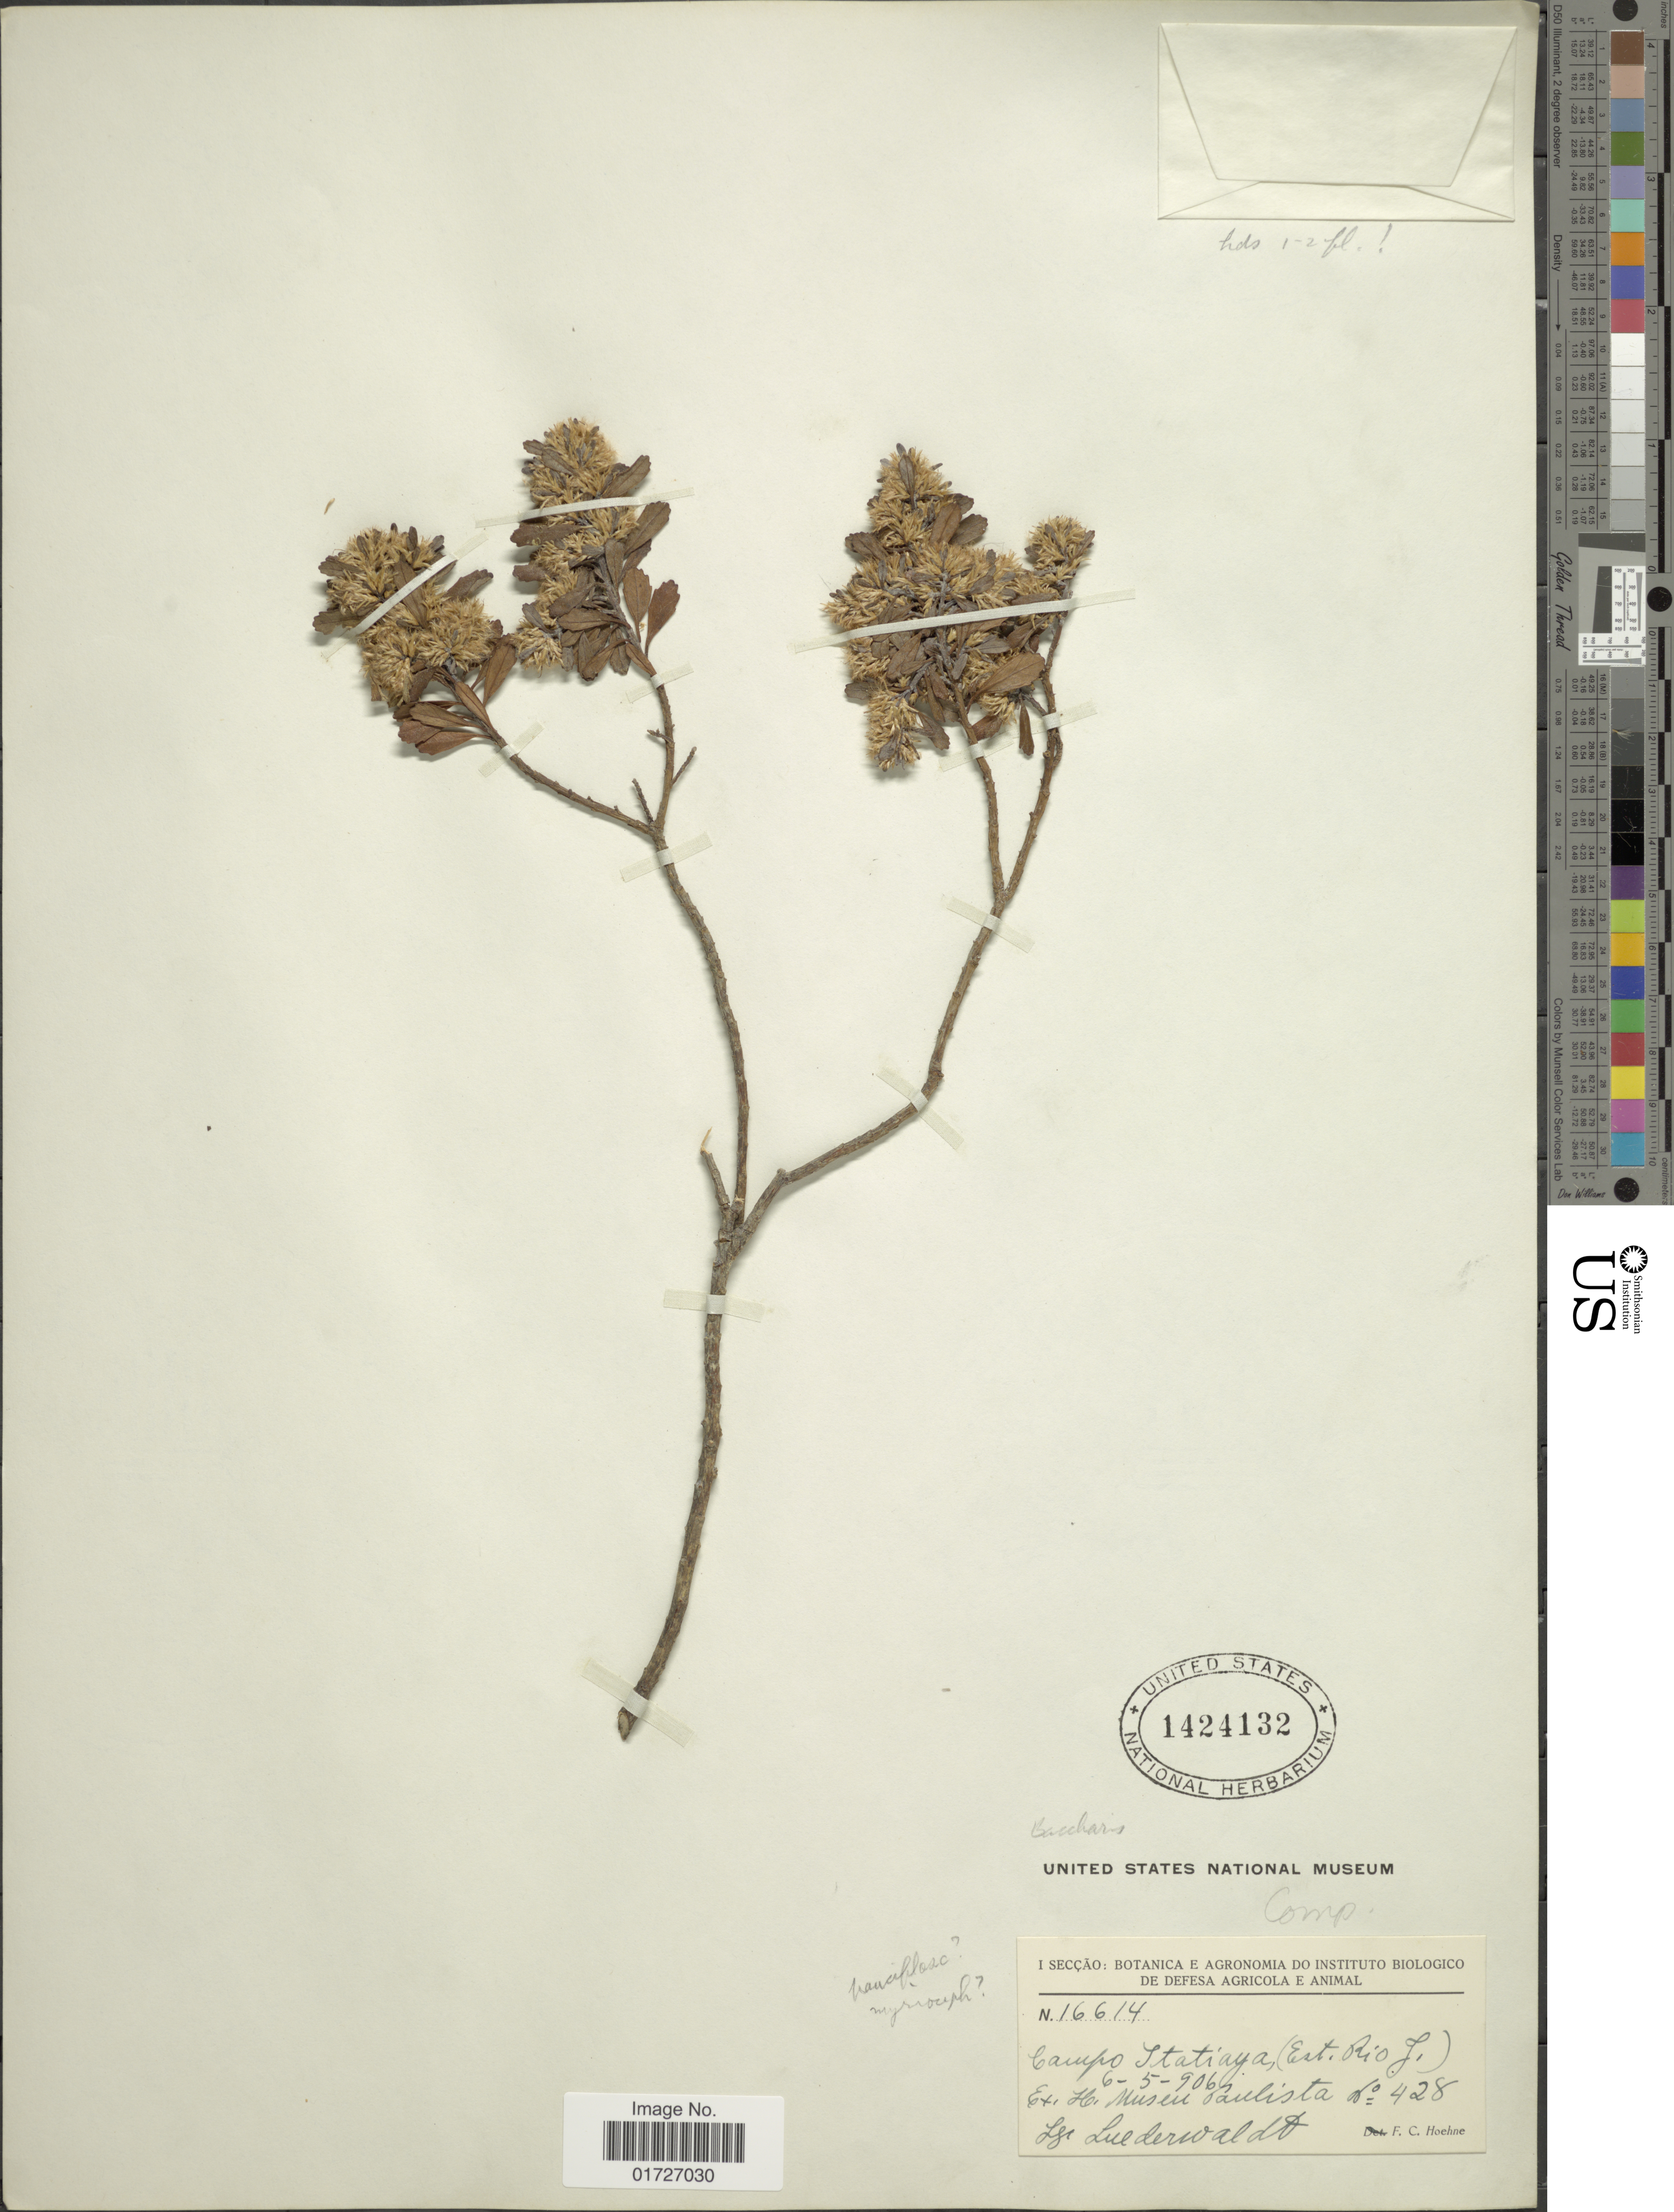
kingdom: Plantae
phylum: Tracheophyta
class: Magnoliopsida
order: Asterales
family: Asteraceae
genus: Baccharis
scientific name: Baccharis sp.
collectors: -. Luederwaldt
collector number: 16614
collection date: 1906-05-06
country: Bolivia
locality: Campo Itatiaya (Est. Rio J.)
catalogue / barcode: US 1424132